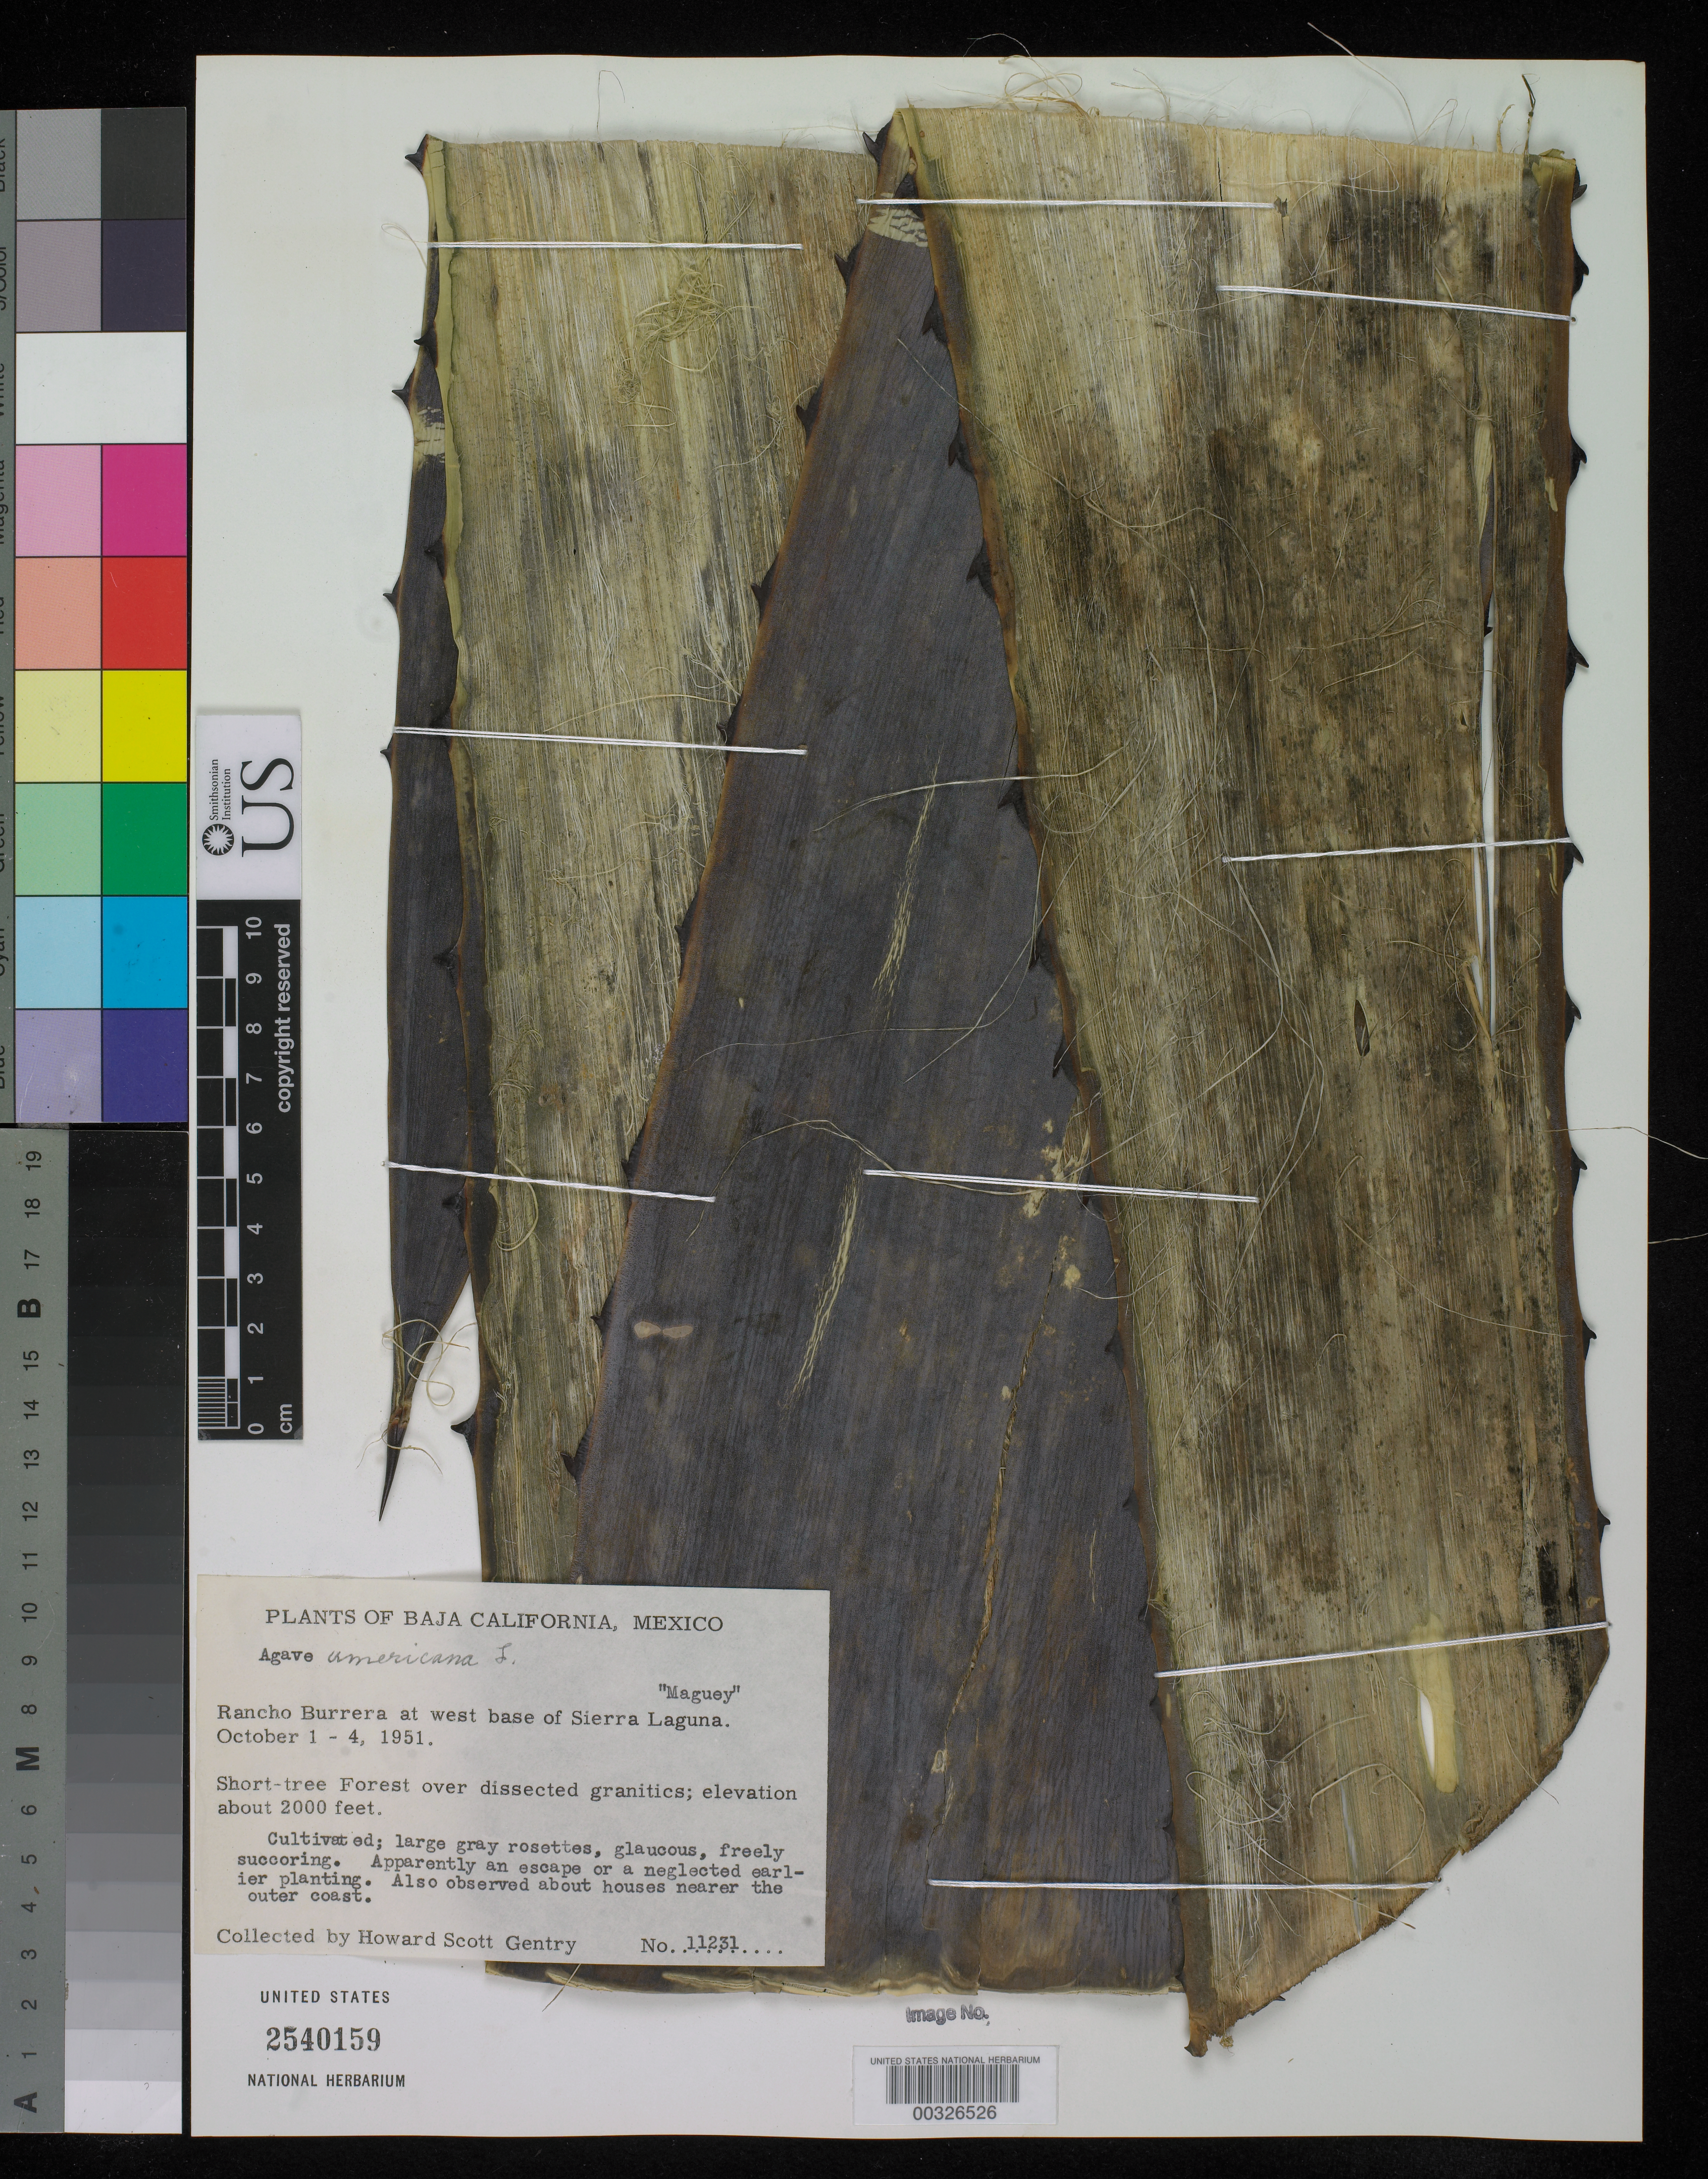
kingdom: Plantae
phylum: Tracheophyta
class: Liliopsida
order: Asparagales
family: Asparagaceae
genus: Agave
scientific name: Agave americana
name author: L.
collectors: H. S. Gentry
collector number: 11231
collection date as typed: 01 Oct 1951 to 04 Oct 1951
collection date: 1951-10-01/1951-10-04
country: Mexico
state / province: Baja California Sur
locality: Rancho Burrera at W base of Sierra Laguna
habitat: Short tree forest over dissected granitics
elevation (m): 610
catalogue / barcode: US 2540159